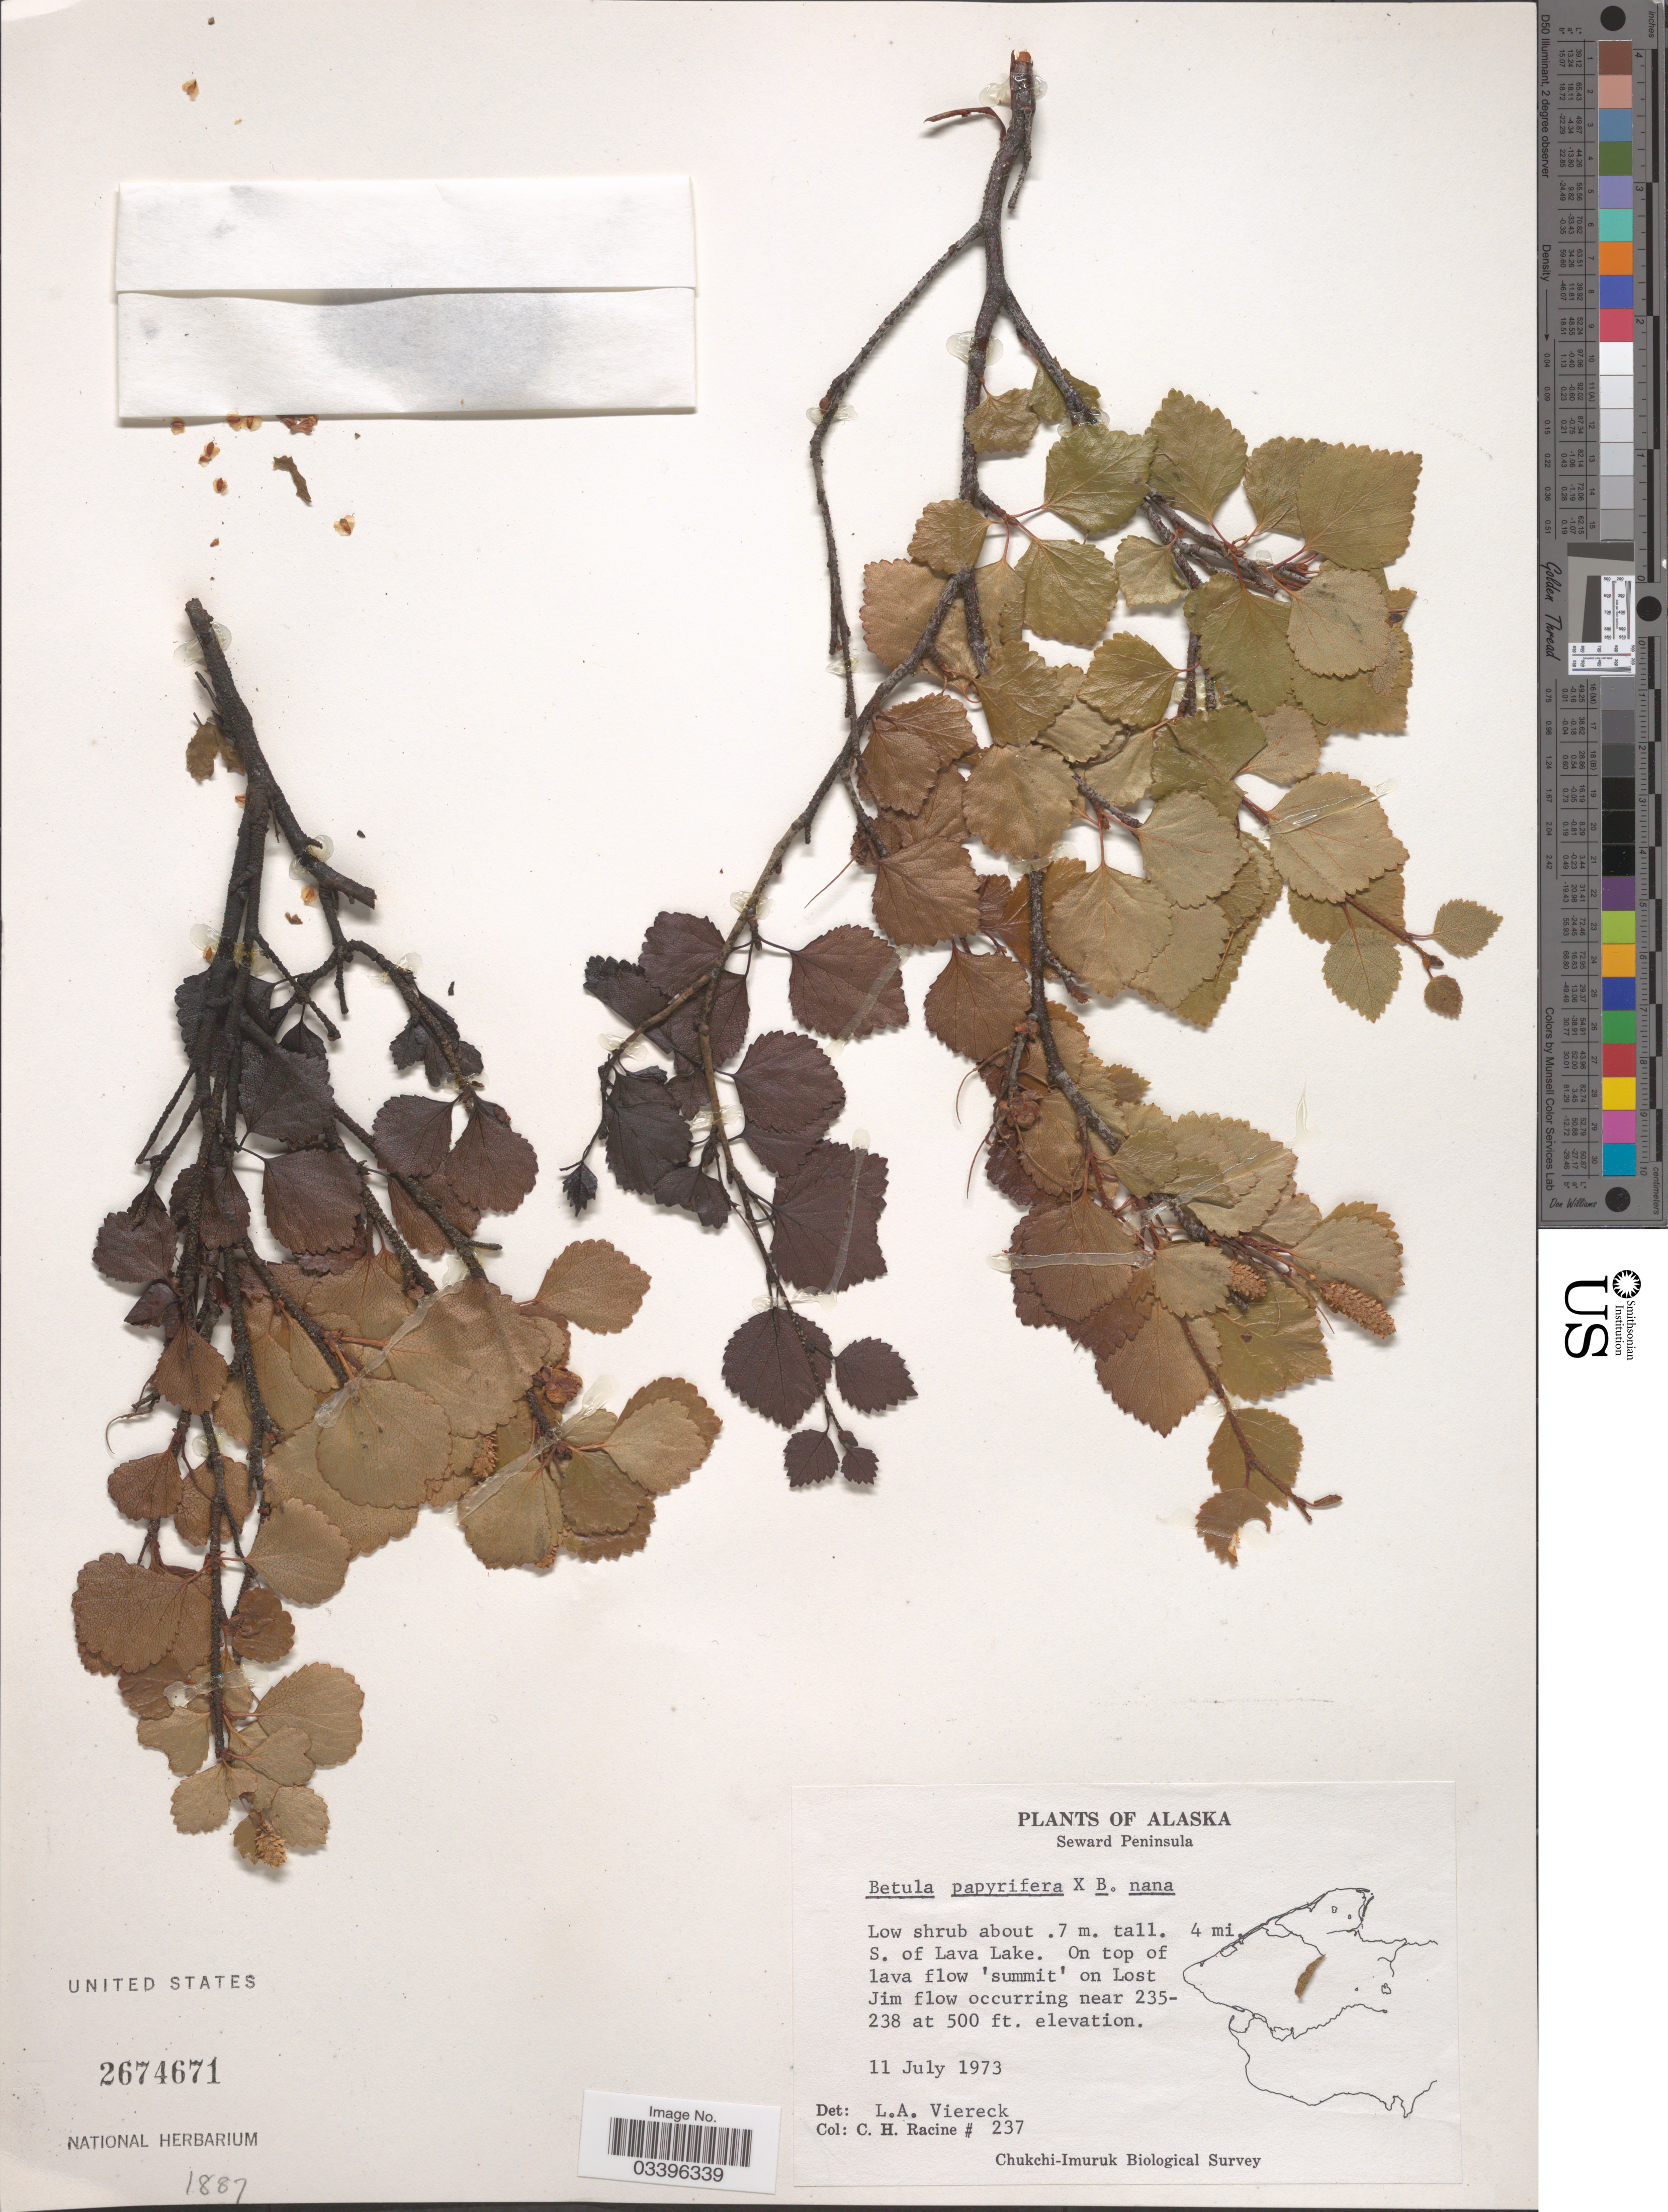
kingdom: Plantae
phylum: Tracheophyta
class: Magnoliopsida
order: Fagales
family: Betulaceae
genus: Betula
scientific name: Betula papyrifera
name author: Marshall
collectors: C. Racine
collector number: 237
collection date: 1973-07-11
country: United States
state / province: Alaska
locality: Seward Peninsula. 4 mi. S. of Lava Lake. On top of lava flow 'summit' on Lost Jim flow.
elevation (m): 72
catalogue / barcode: US 2674671